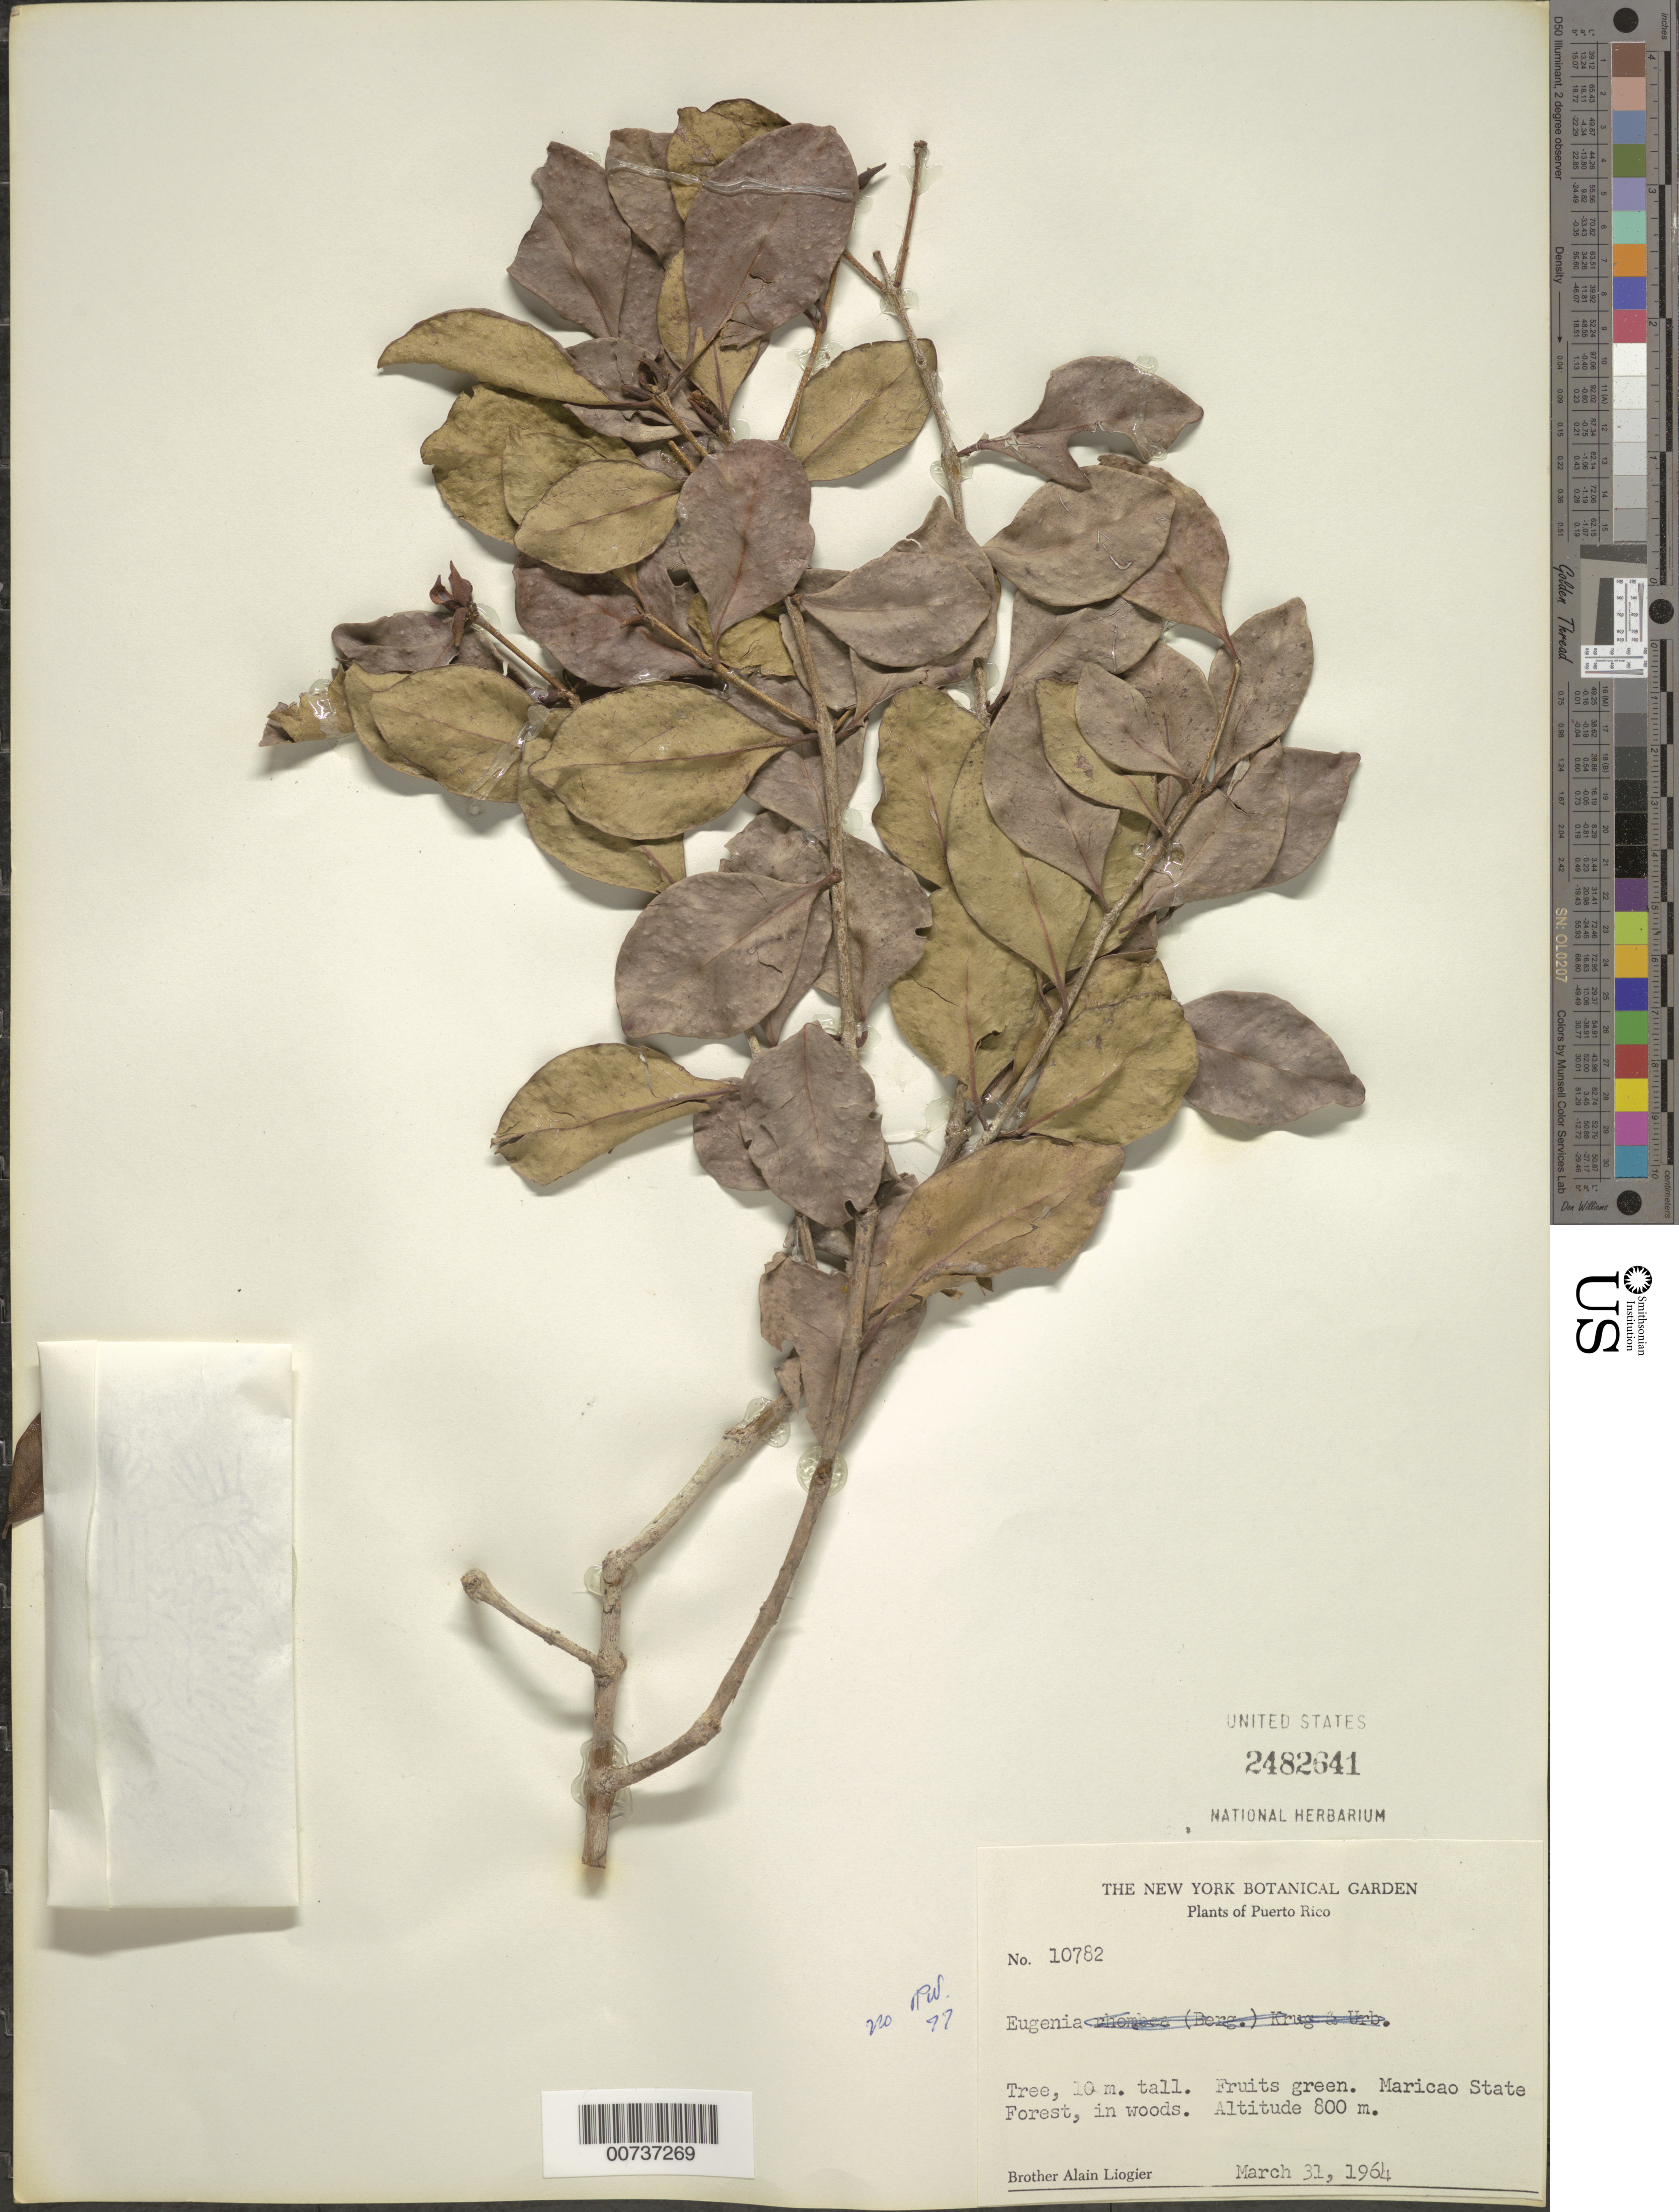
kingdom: Plantae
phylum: Tracheophyta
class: Magnoliopsida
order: Myrtales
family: Myrtaceae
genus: Psidium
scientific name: Psidium sintenisii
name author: (Kiaersk.) Alain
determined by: Flickinger, Jonathan A.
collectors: A. H. Liogier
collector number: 10782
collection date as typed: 31 Mar 1964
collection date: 1964-03-31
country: Puerto Rico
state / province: Maricao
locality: Maricao State Forest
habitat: In woods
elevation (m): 800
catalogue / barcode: US 2482641